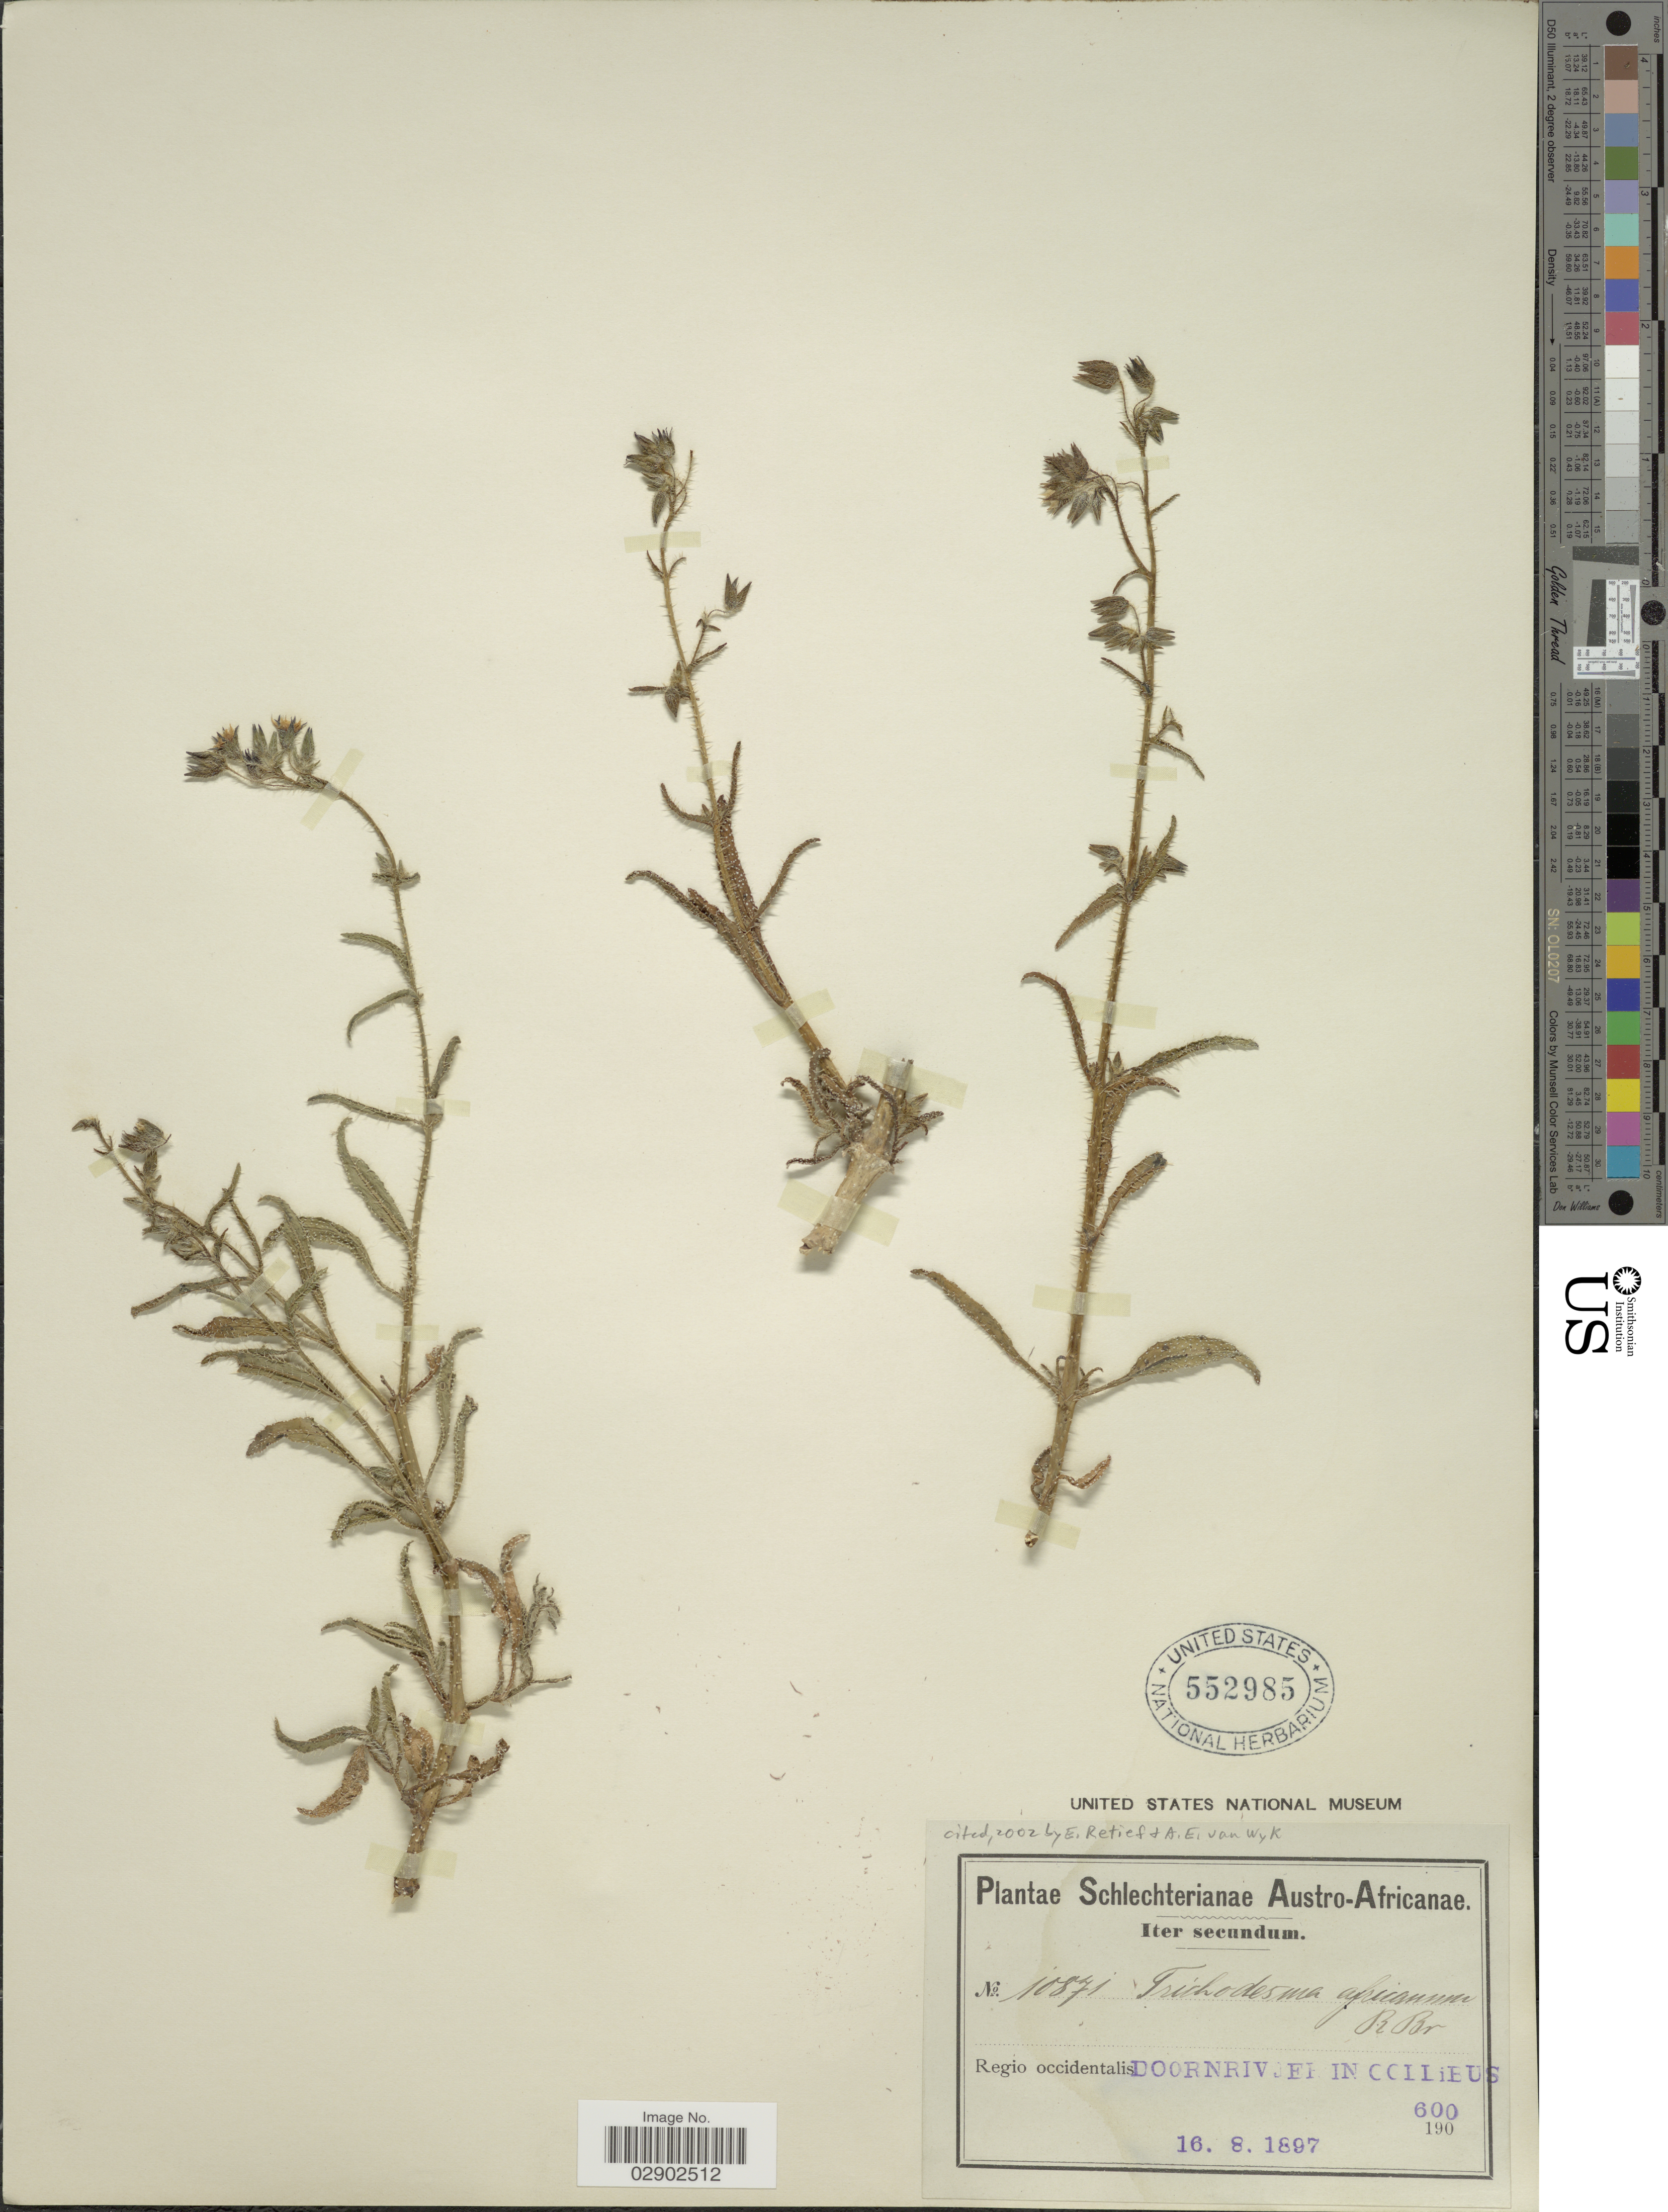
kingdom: Plantae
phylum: Tracheophyta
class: Magnoliopsida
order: Boraginales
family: Boraginaceae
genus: Trichodesma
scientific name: Trichodesma africanum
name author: (L.) Sm.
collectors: Schlechter, --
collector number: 10871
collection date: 1897-08-16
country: South Africa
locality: Austro-Africanae. Regio occidentalis. Doornrivier in collibus.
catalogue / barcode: US 552985